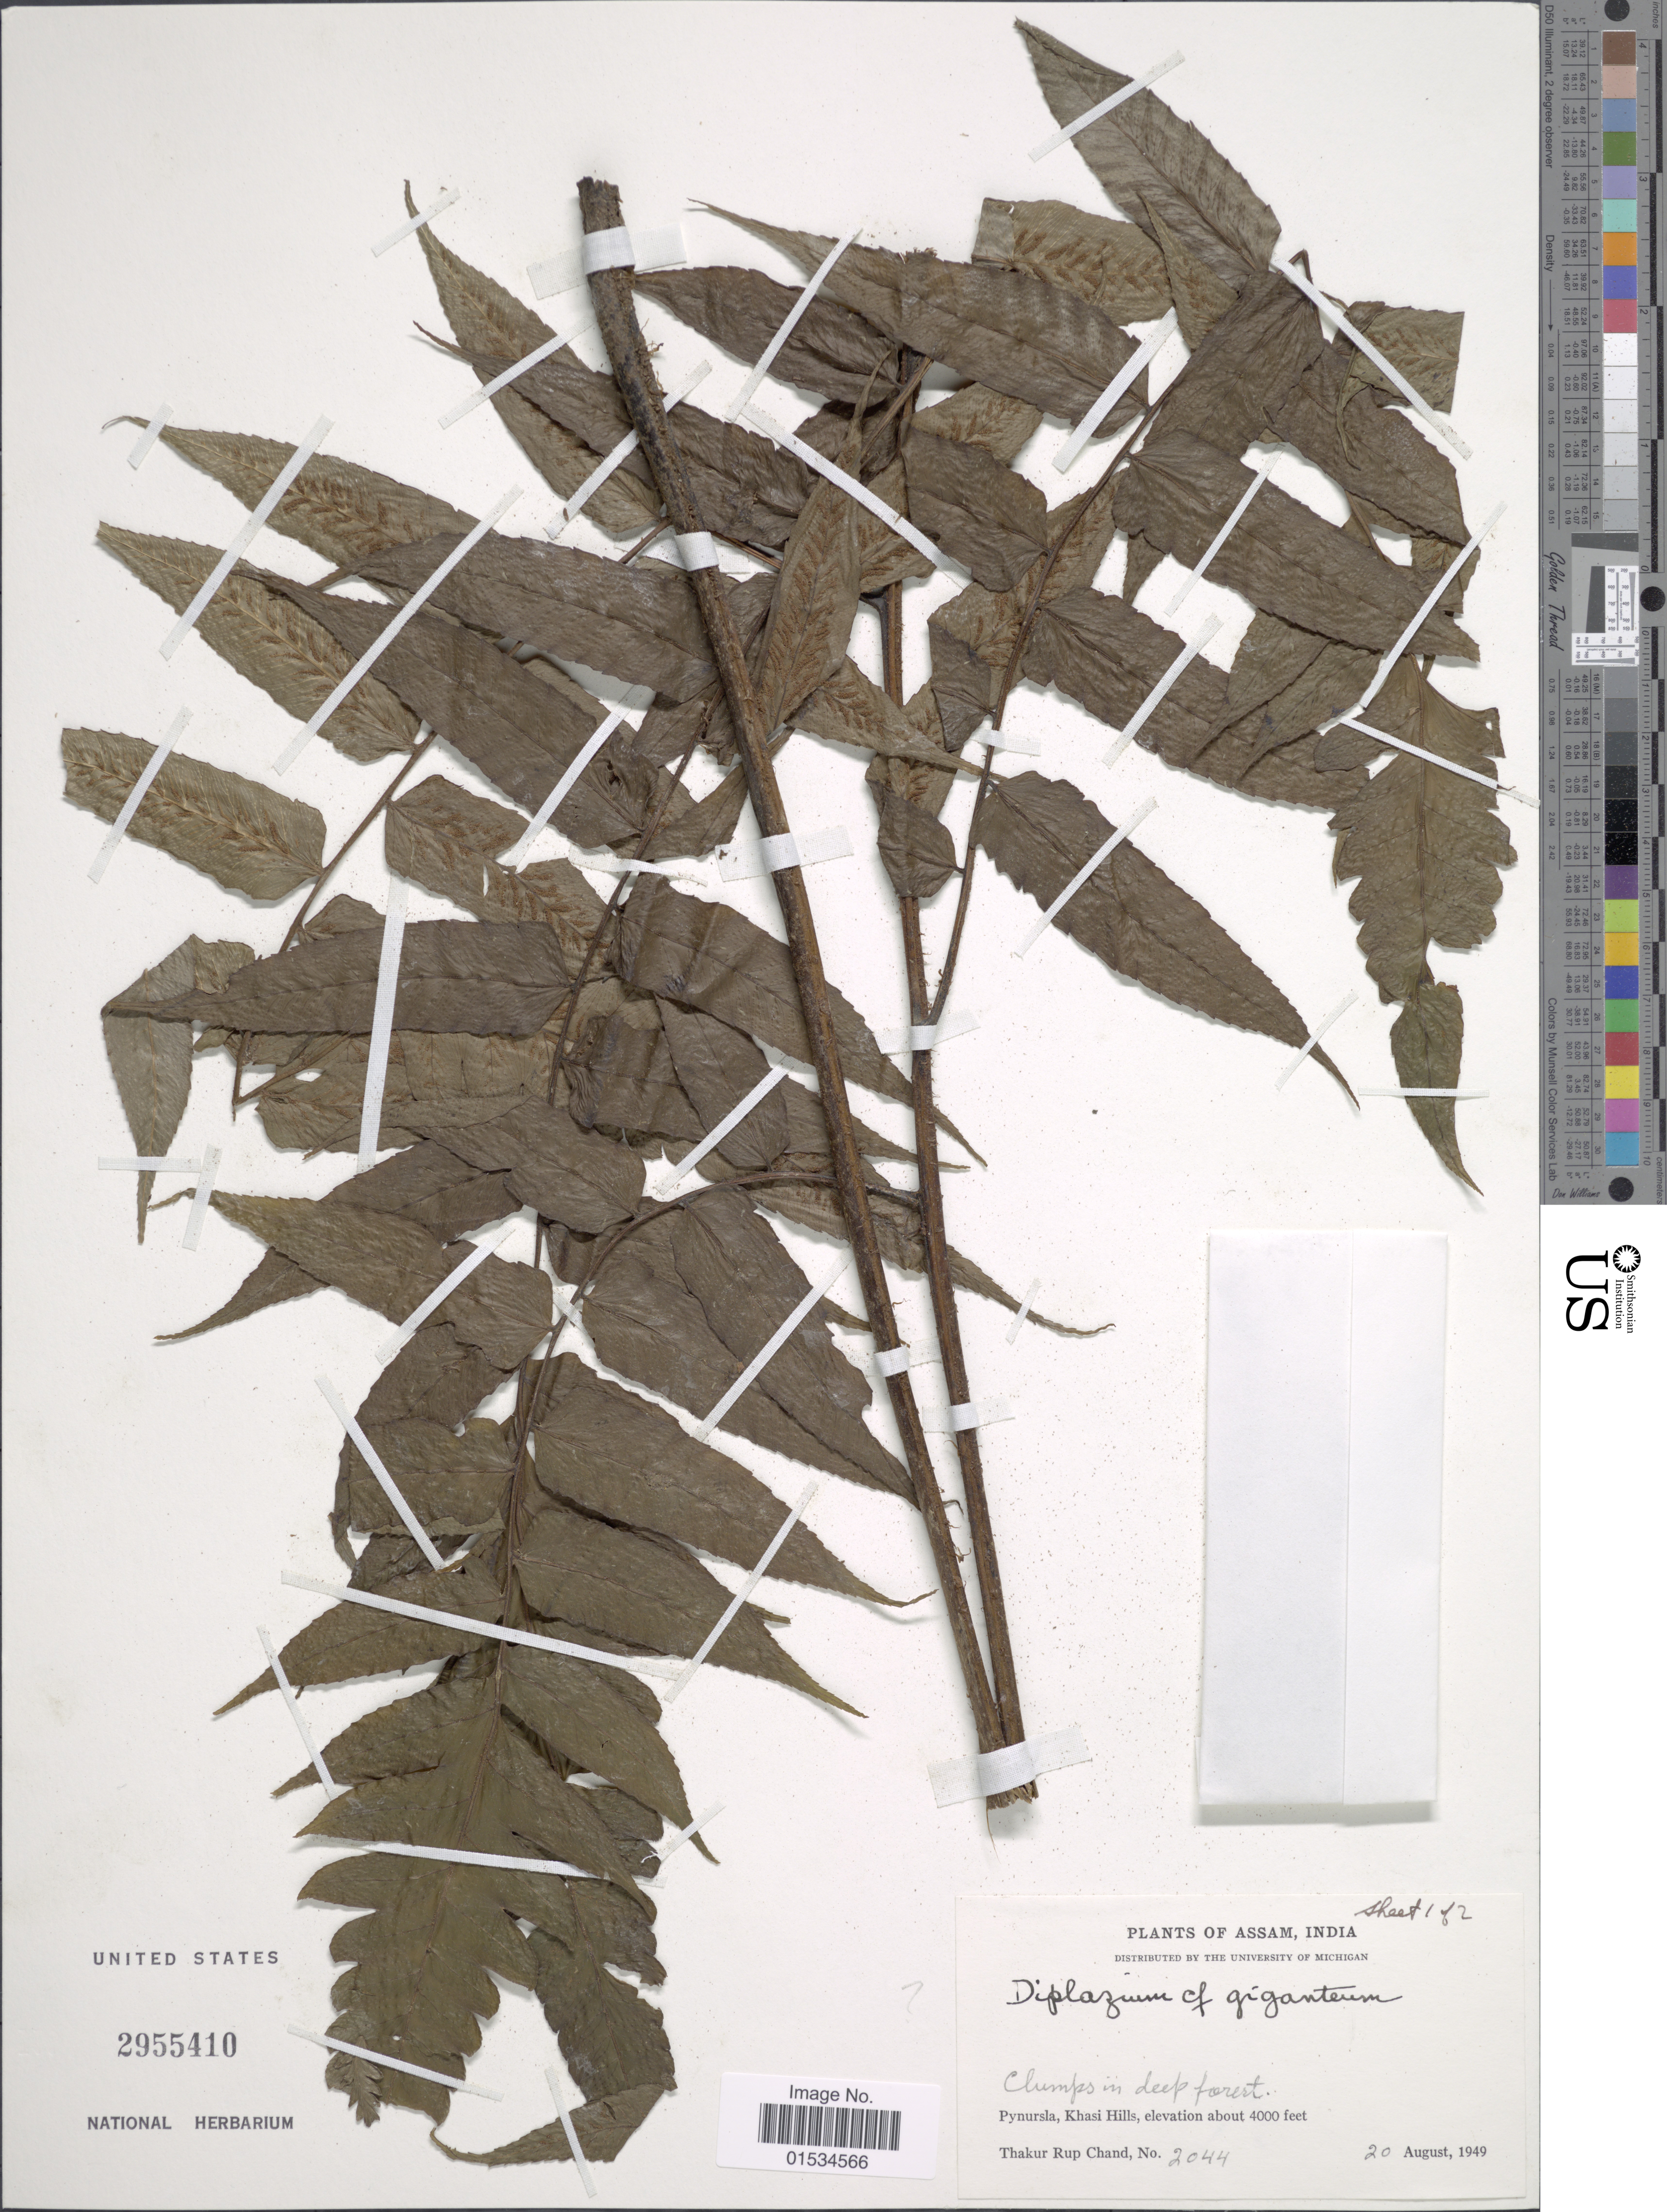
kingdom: Plantae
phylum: Tracheophyta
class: Polypodiopsida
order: Polypodiales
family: Athyriaceae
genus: Diplazium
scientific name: Diplazium sp.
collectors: T. R. Chand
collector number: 2044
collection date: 1949-08-20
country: India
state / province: Meghalaya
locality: Pynursla, Khasi Hills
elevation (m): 1219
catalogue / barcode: US 2955410